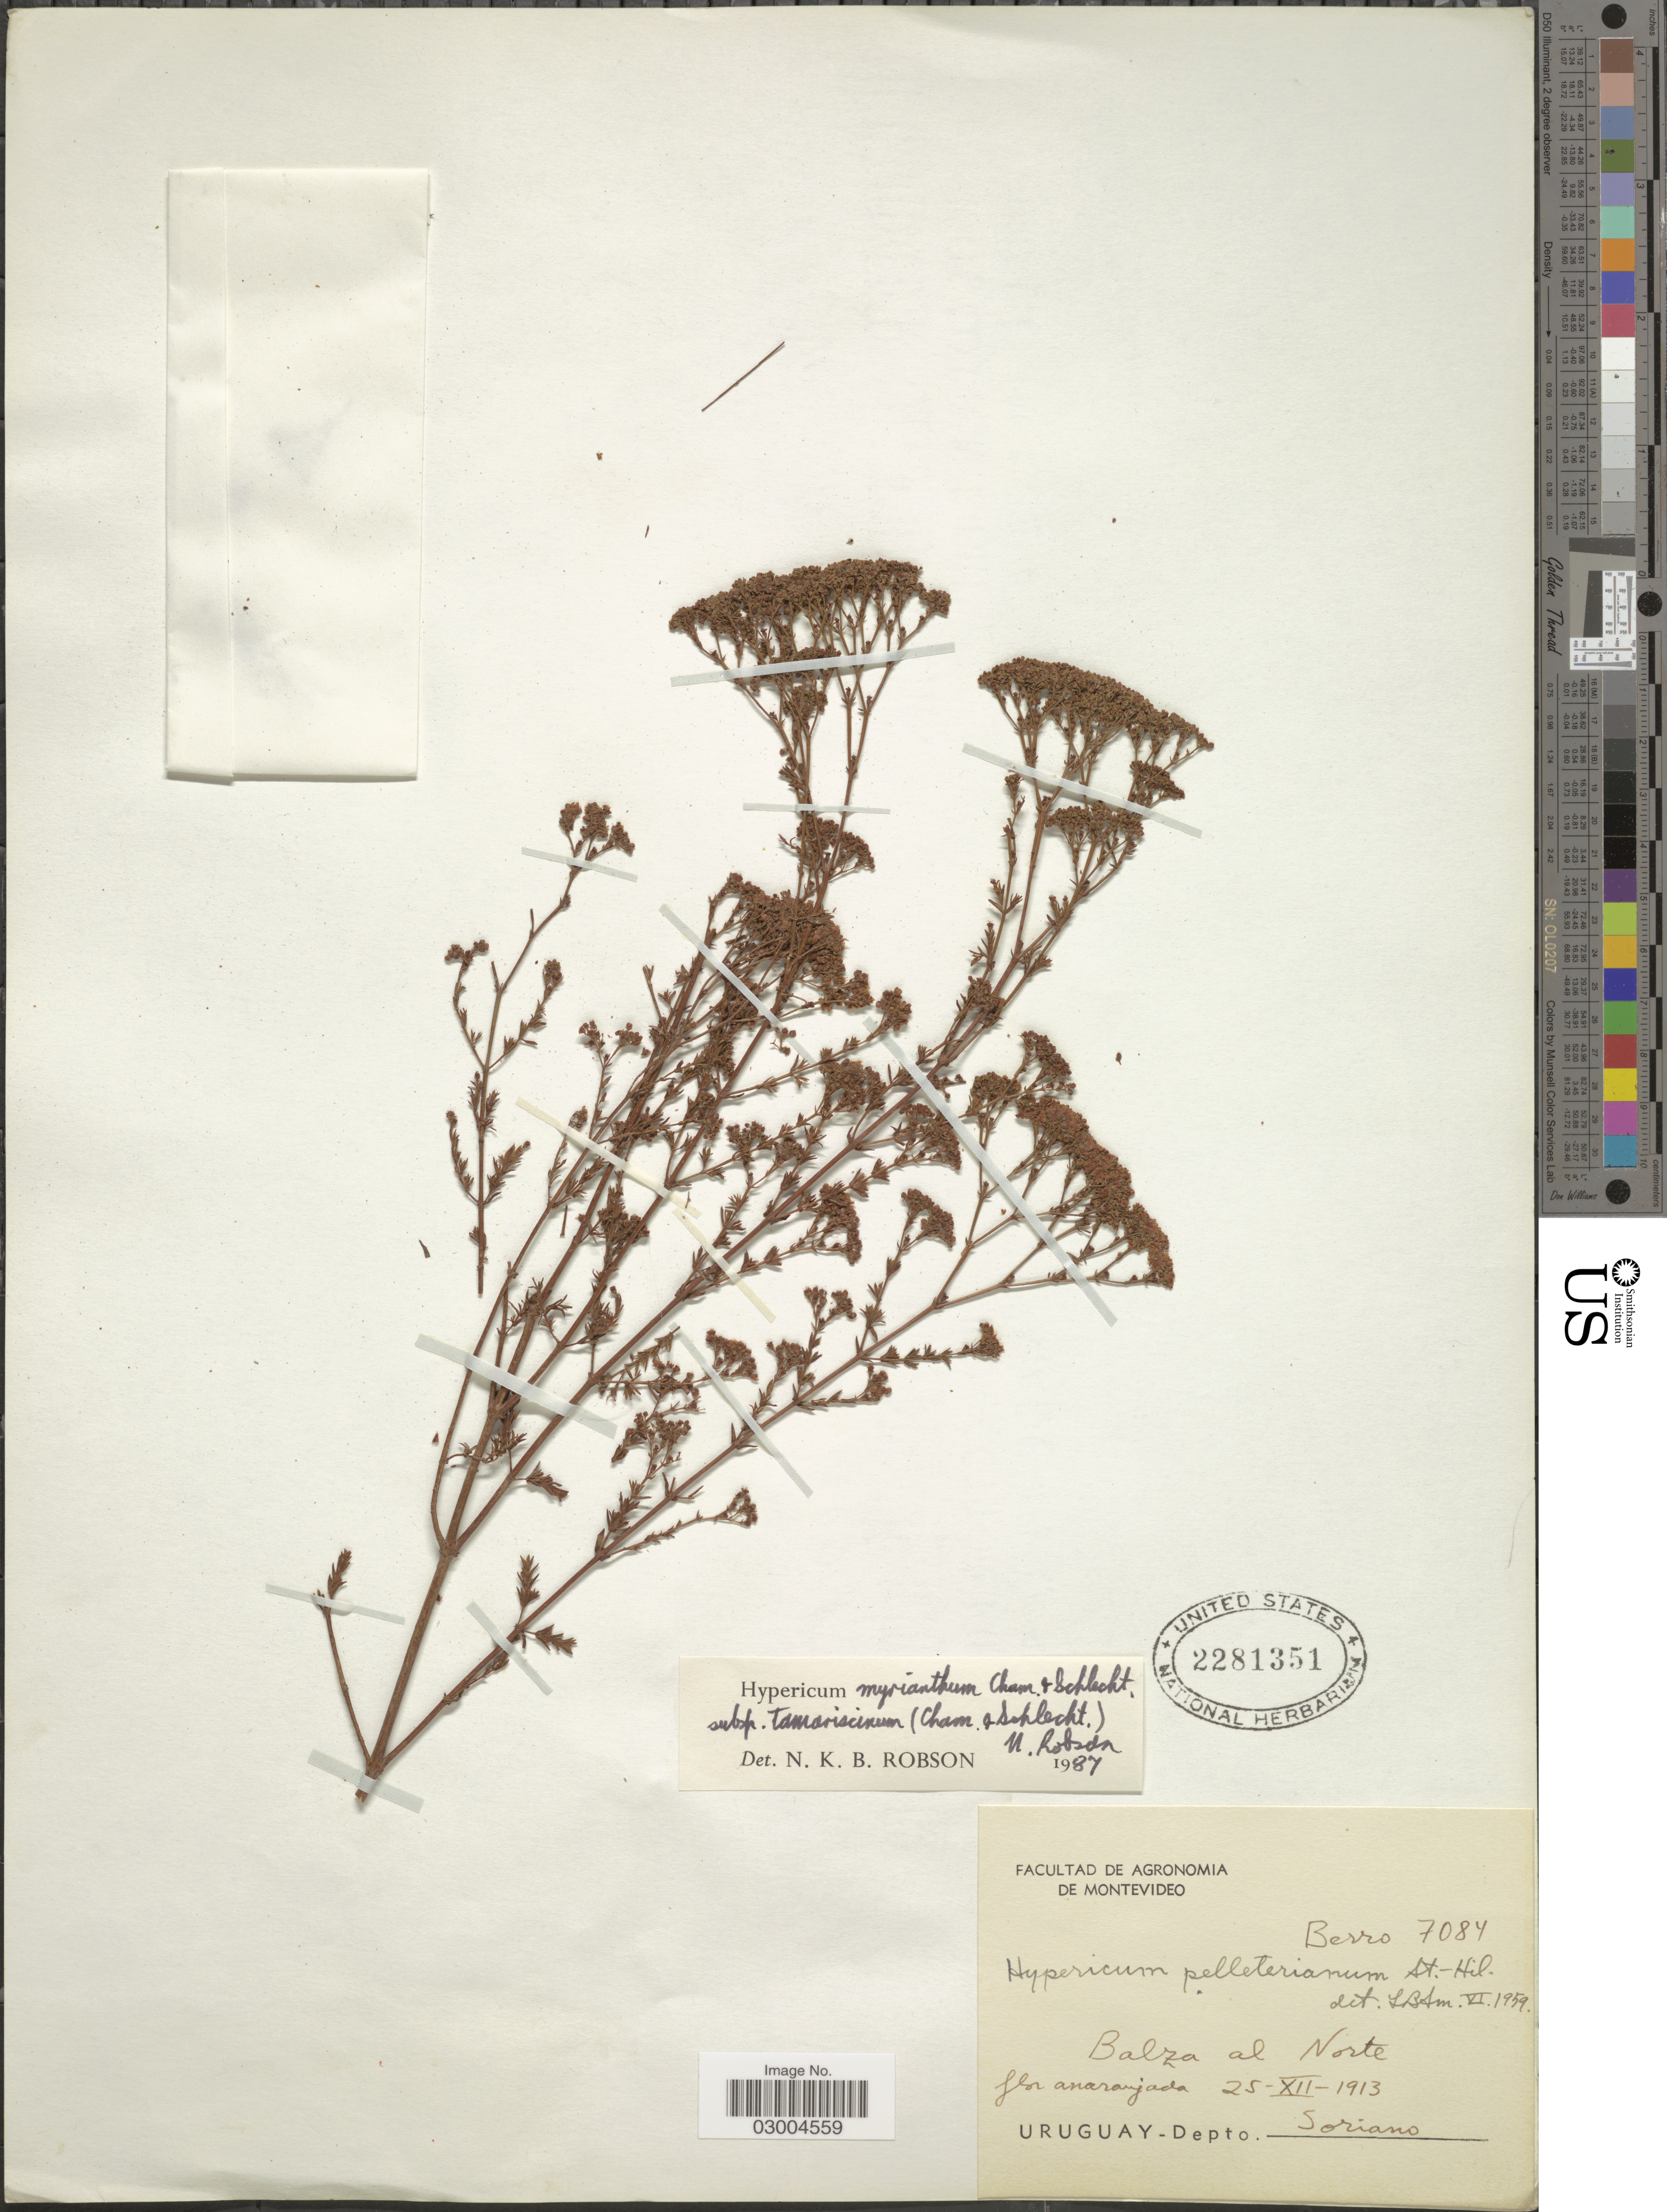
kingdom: Plantae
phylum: Tracheophyta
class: Magnoliopsida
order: Malpighiales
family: Hypericaceae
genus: Hypericum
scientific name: Hypericum myrianthum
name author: Cham. & Schltdl.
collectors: Berro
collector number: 7084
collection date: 1913-12-25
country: Uruguay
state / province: Soriano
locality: Balza al Norte. Depto. Soriano.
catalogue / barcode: US 2281351